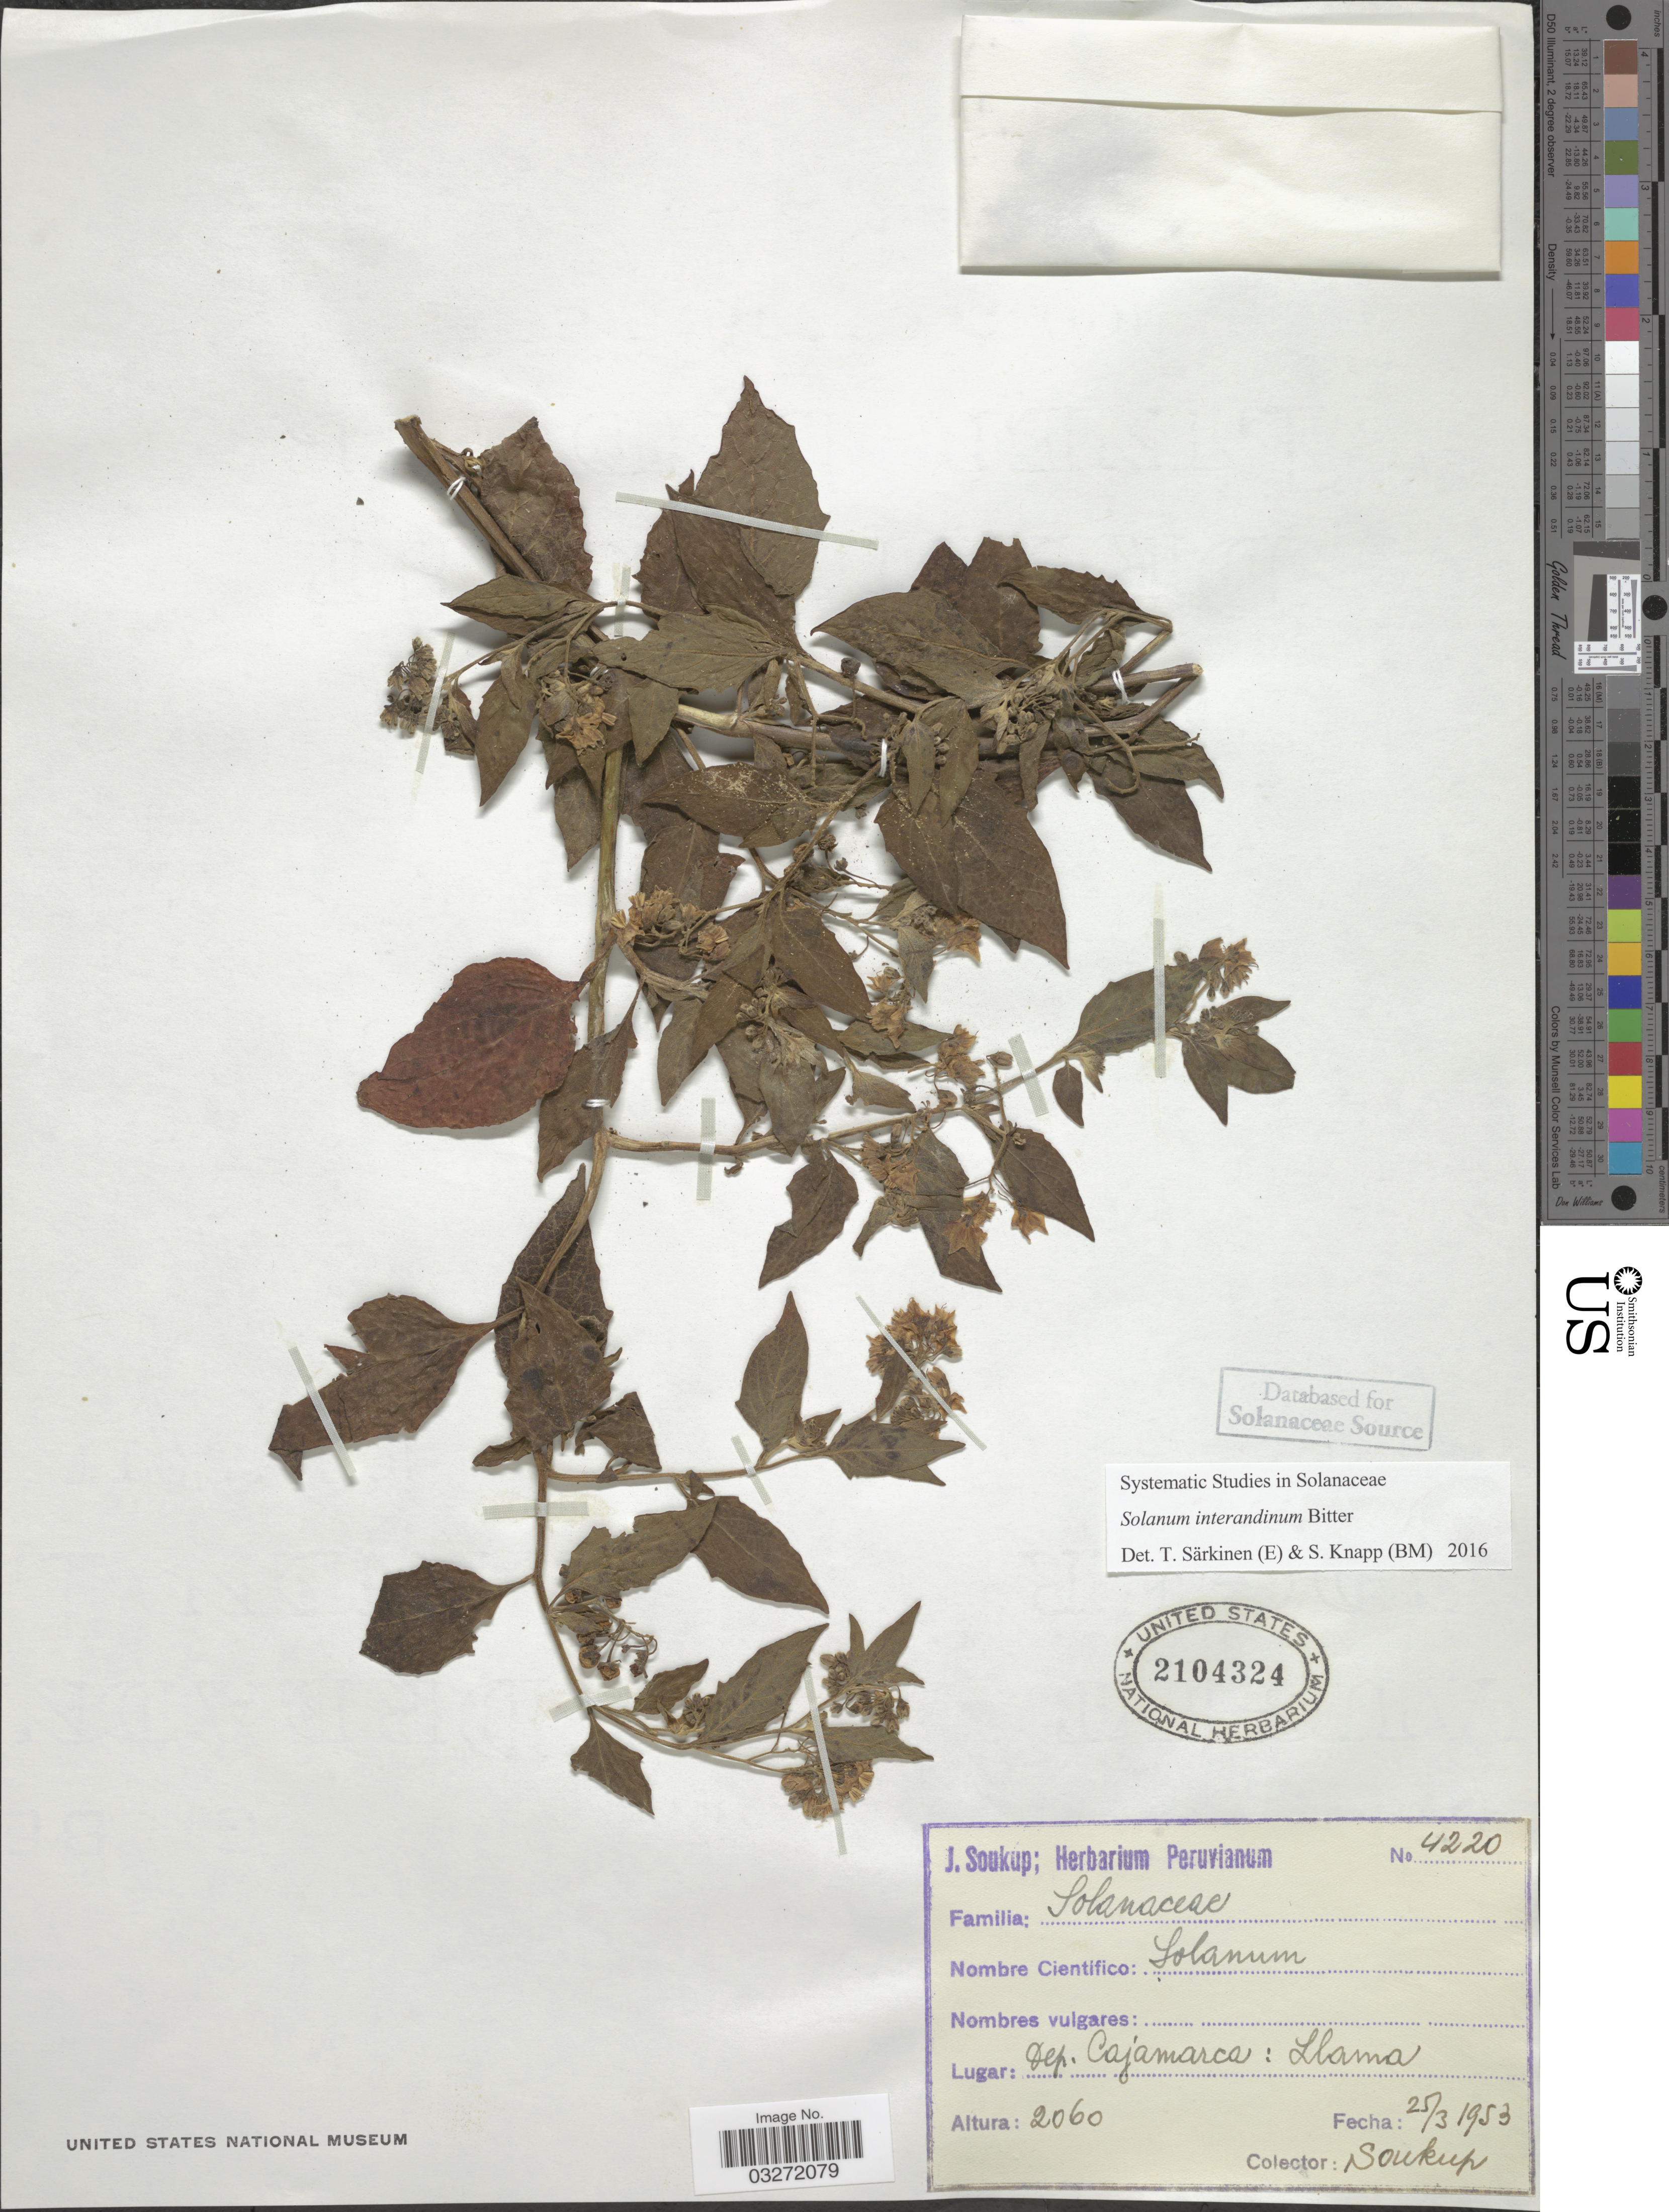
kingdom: Plantae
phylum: Tracheophyta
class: Magnoliopsida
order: Solanales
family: Solanaceae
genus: Solanum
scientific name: Solanum interandinum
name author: Bitter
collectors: J. Soukup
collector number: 4220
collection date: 1953-03-25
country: Peru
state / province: Cajamarca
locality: Lugar: Dep. Cajamarca : Llama.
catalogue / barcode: US 2104324